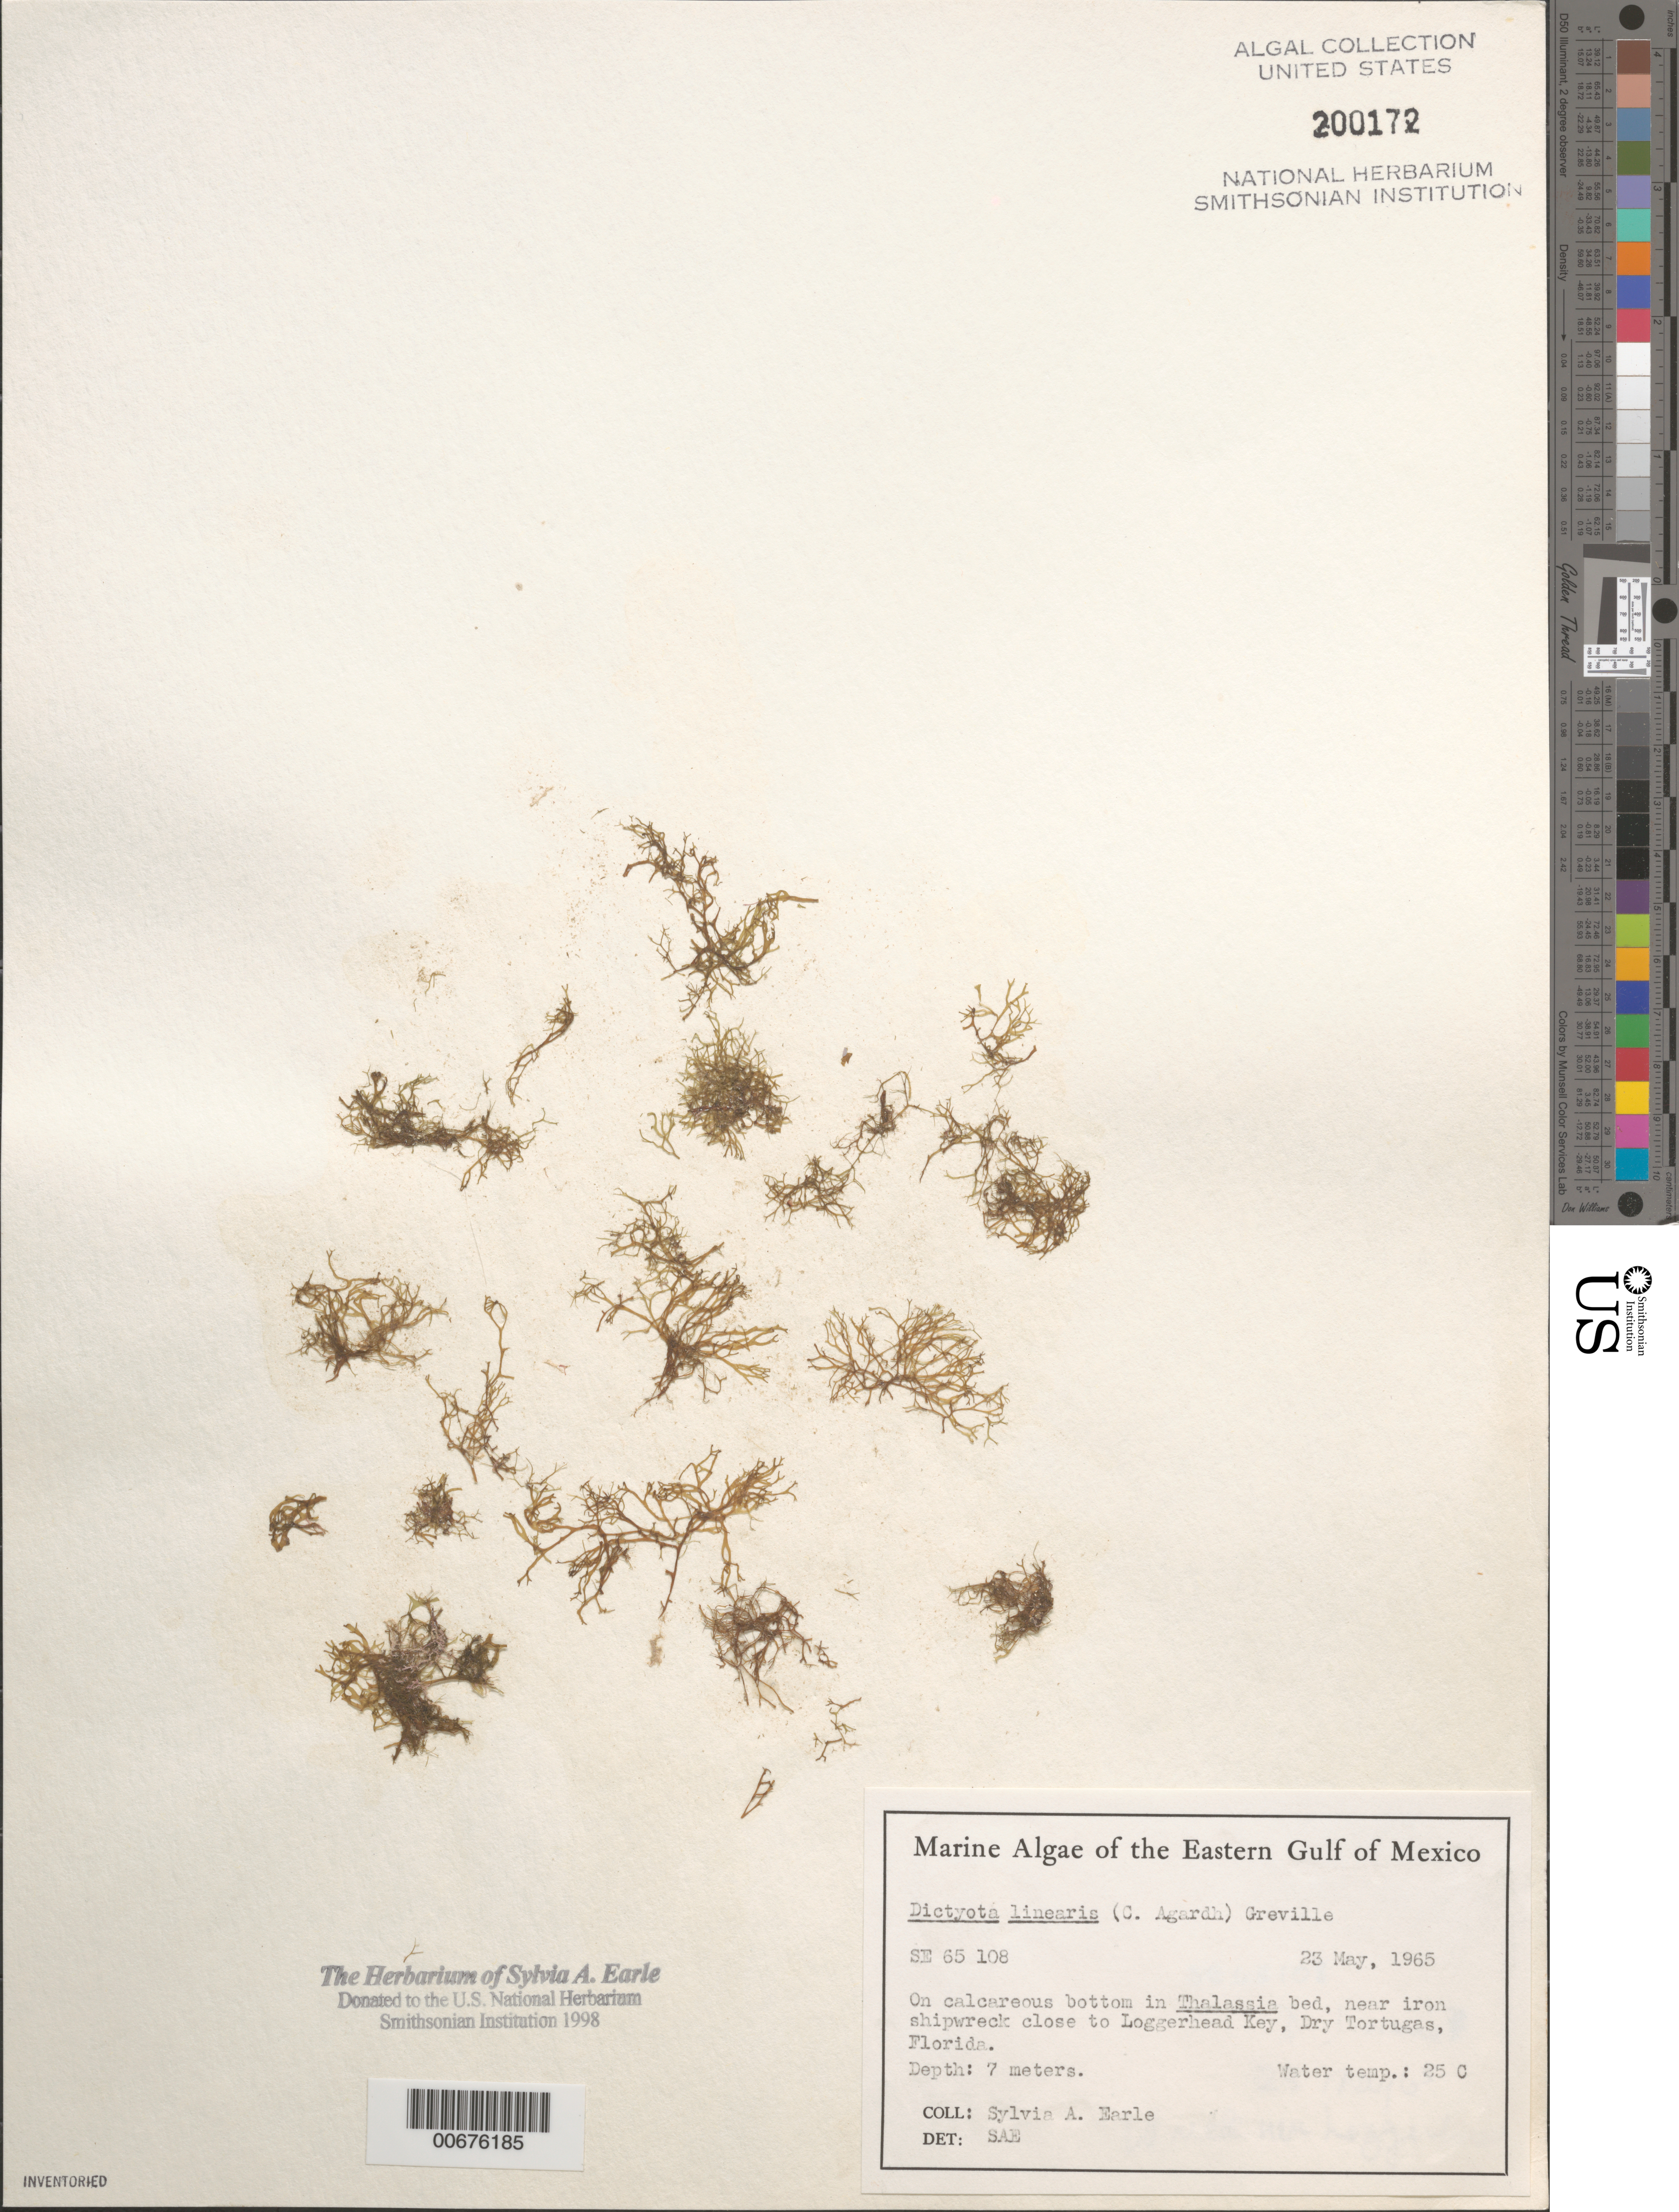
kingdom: Chromista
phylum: Ochrophyta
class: Phaeophyceae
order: Dictyotales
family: Dictyotaceae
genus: Dictyota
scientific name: Dictyota linearis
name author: (C. Agardh) Grev.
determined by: Earle, S. A.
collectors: S. A. Earle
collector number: Se 65108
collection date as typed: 23 May 1965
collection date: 1965-05-23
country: United States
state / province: Florida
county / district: Monroe County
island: Loggerhead Key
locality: Iron shipwreck near Loggerhead Key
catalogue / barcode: US 200172